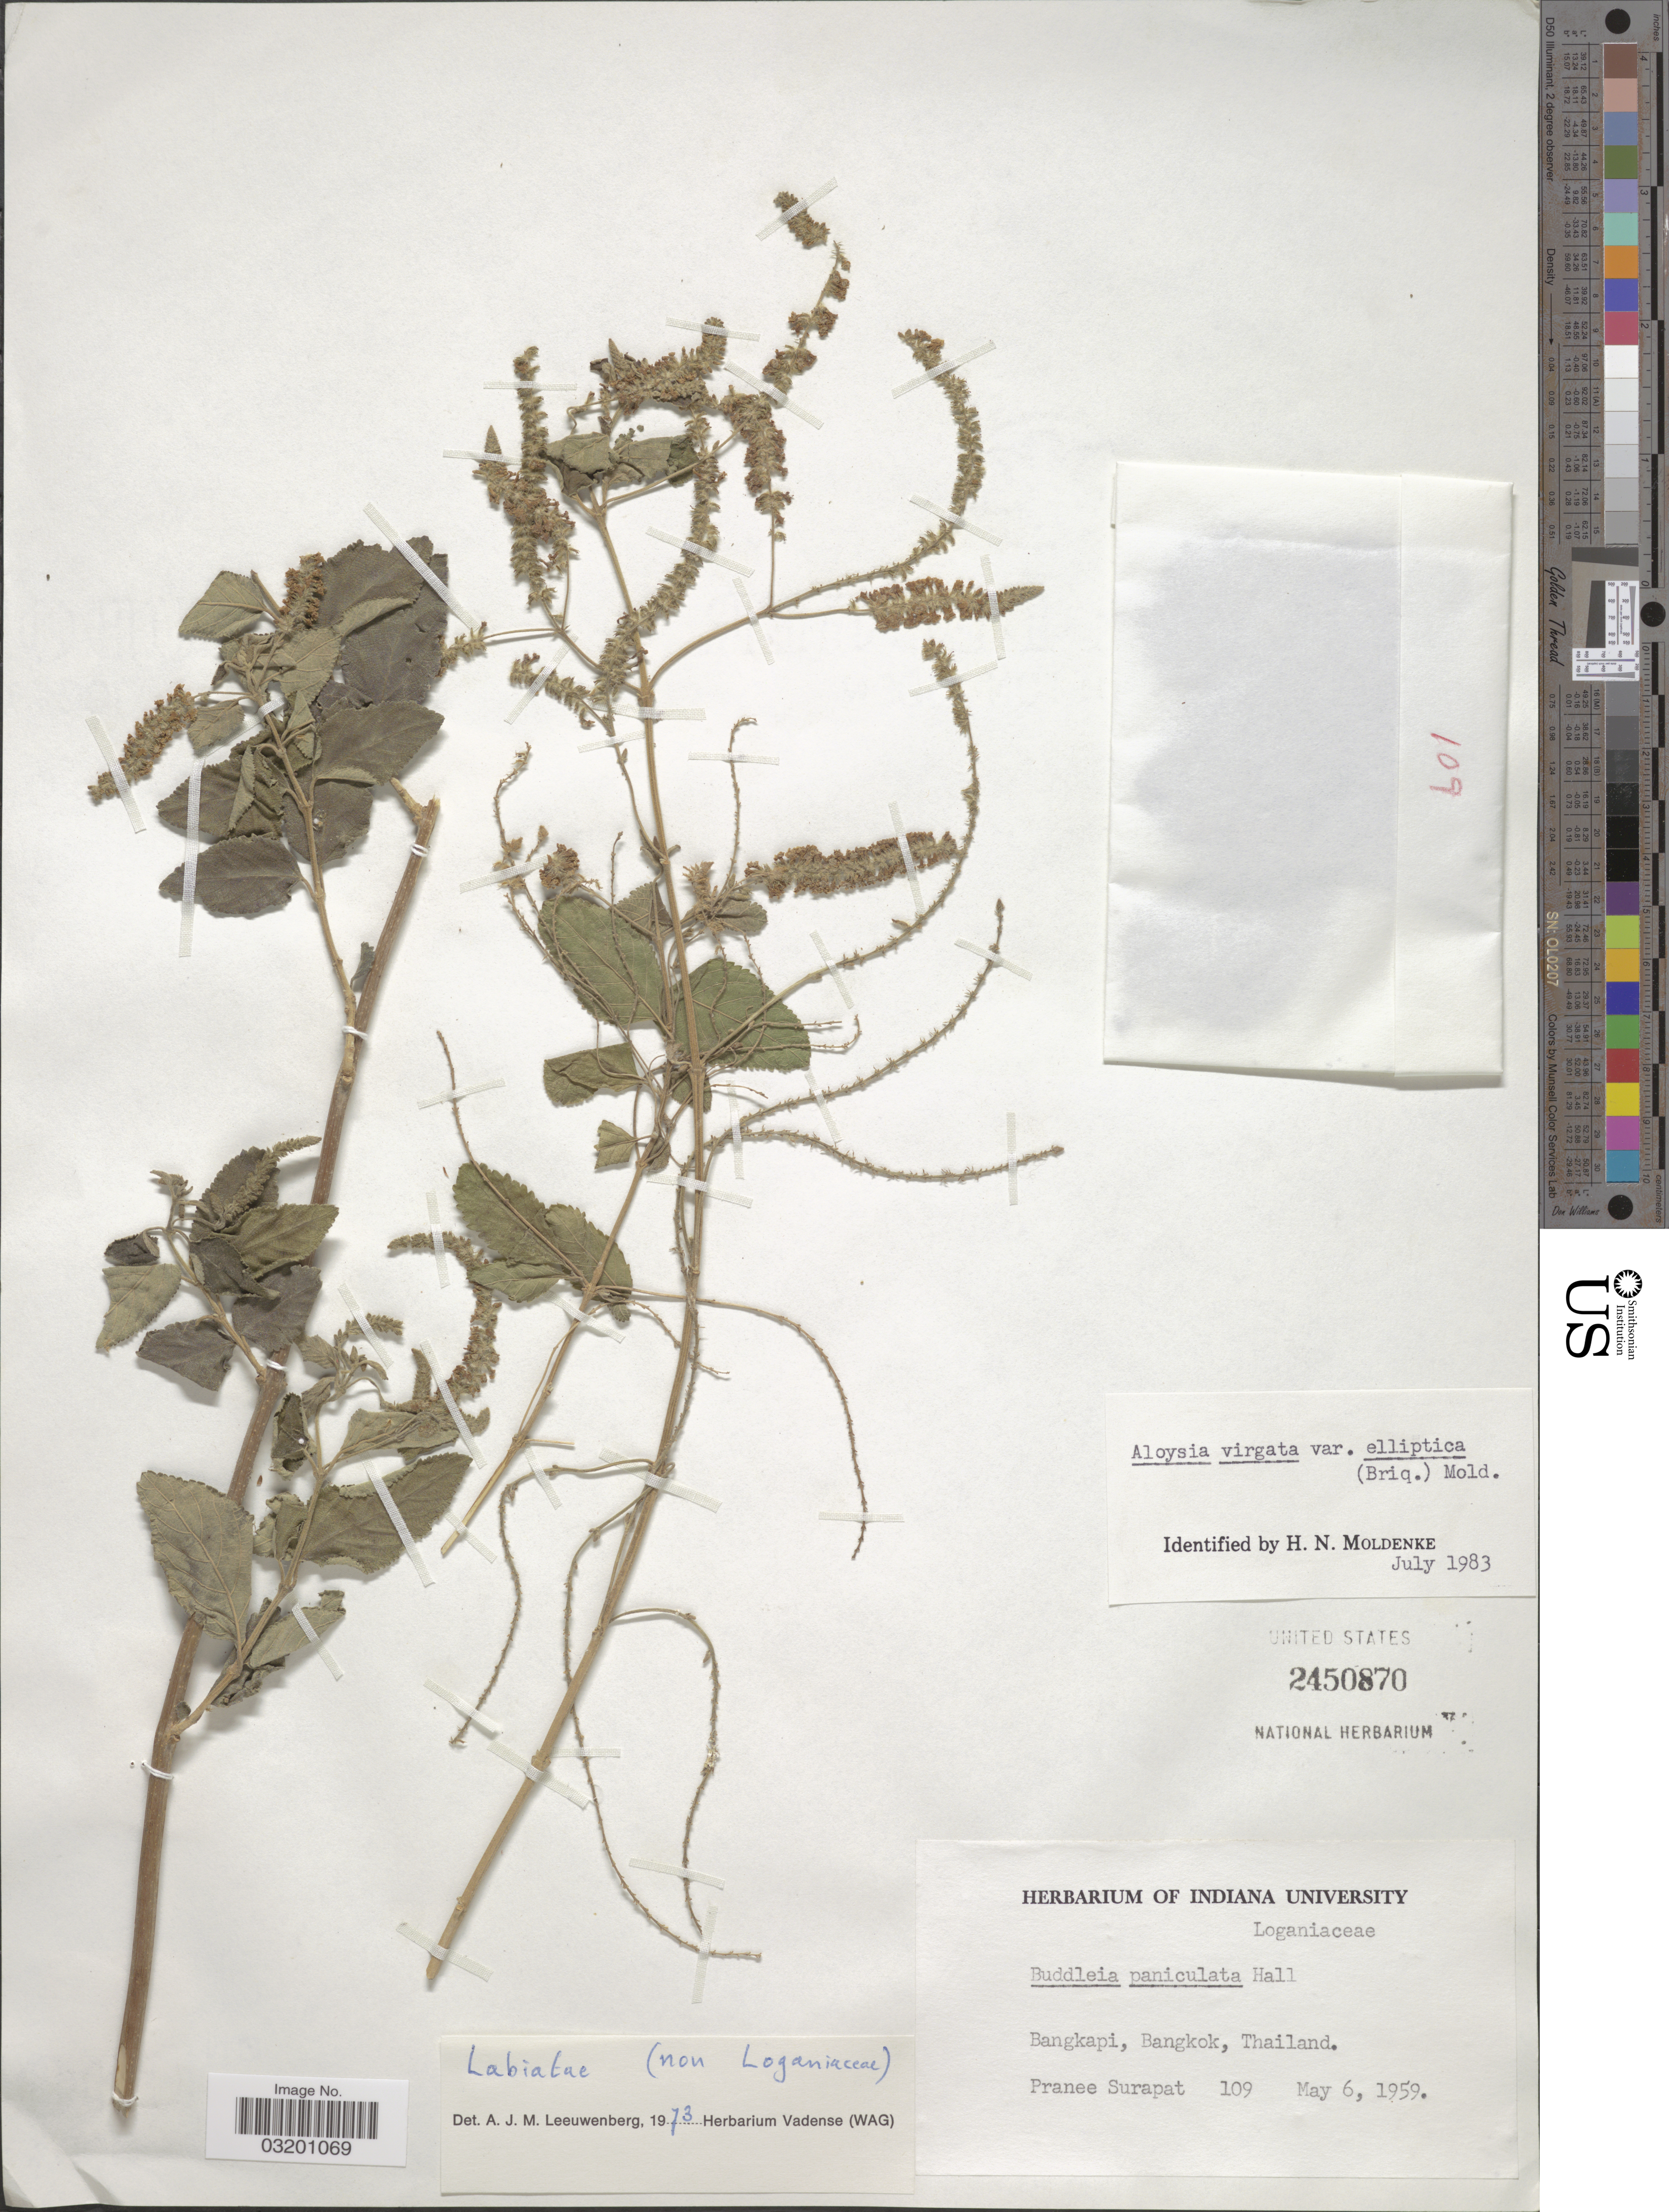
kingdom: Plantae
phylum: Tracheophyta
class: Magnoliopsida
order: Lamiales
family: Verbenaceae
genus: Aloysia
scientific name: Aloysia virgata var. elliptica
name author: (Briq.) Moldenke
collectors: P. Surapat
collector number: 109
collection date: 1959-05-06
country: Thailand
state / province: Bangkok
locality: Bangkapi.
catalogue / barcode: US 2450870